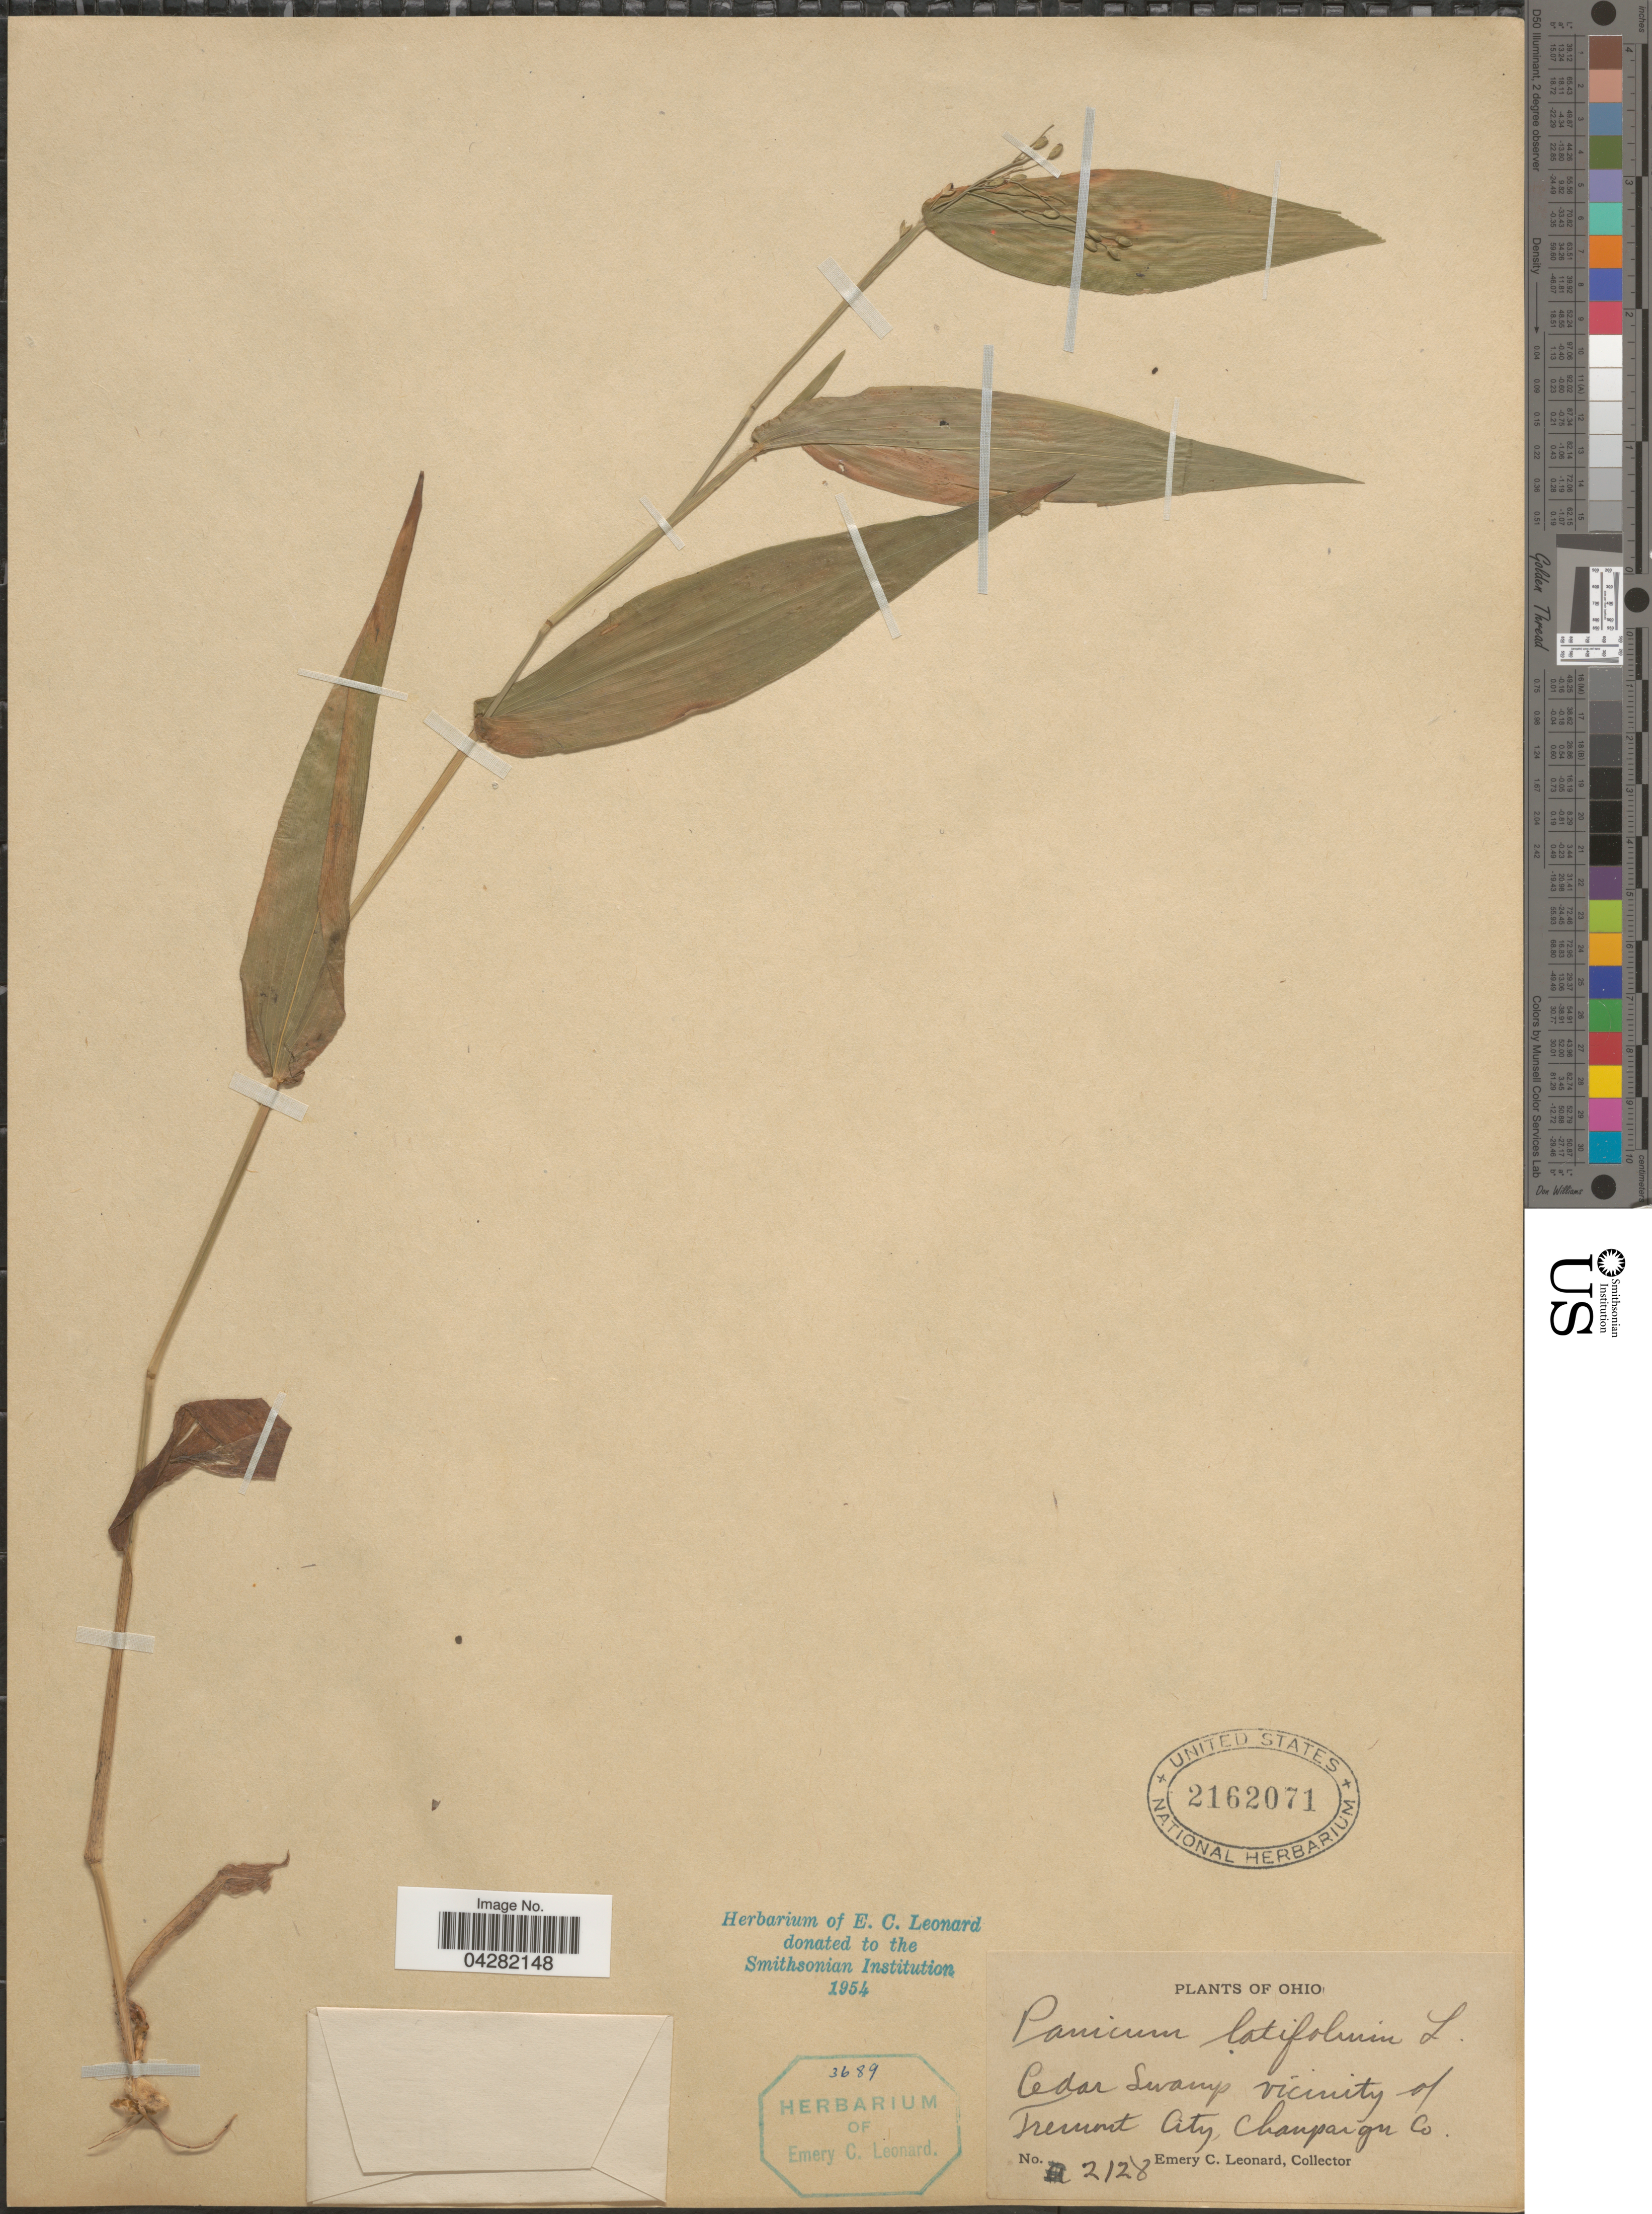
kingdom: Plantae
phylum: Tracheophyta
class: Liliopsida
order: Poales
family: Poaceae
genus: Dichanthelium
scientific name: Dichanthelium latifolium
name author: (L.) Harvill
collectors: E. C. Leonard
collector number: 2128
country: United States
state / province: Ohio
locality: Cedar Swamp vicinity of Tremont City, Champaign Co.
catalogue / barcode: US 2162071